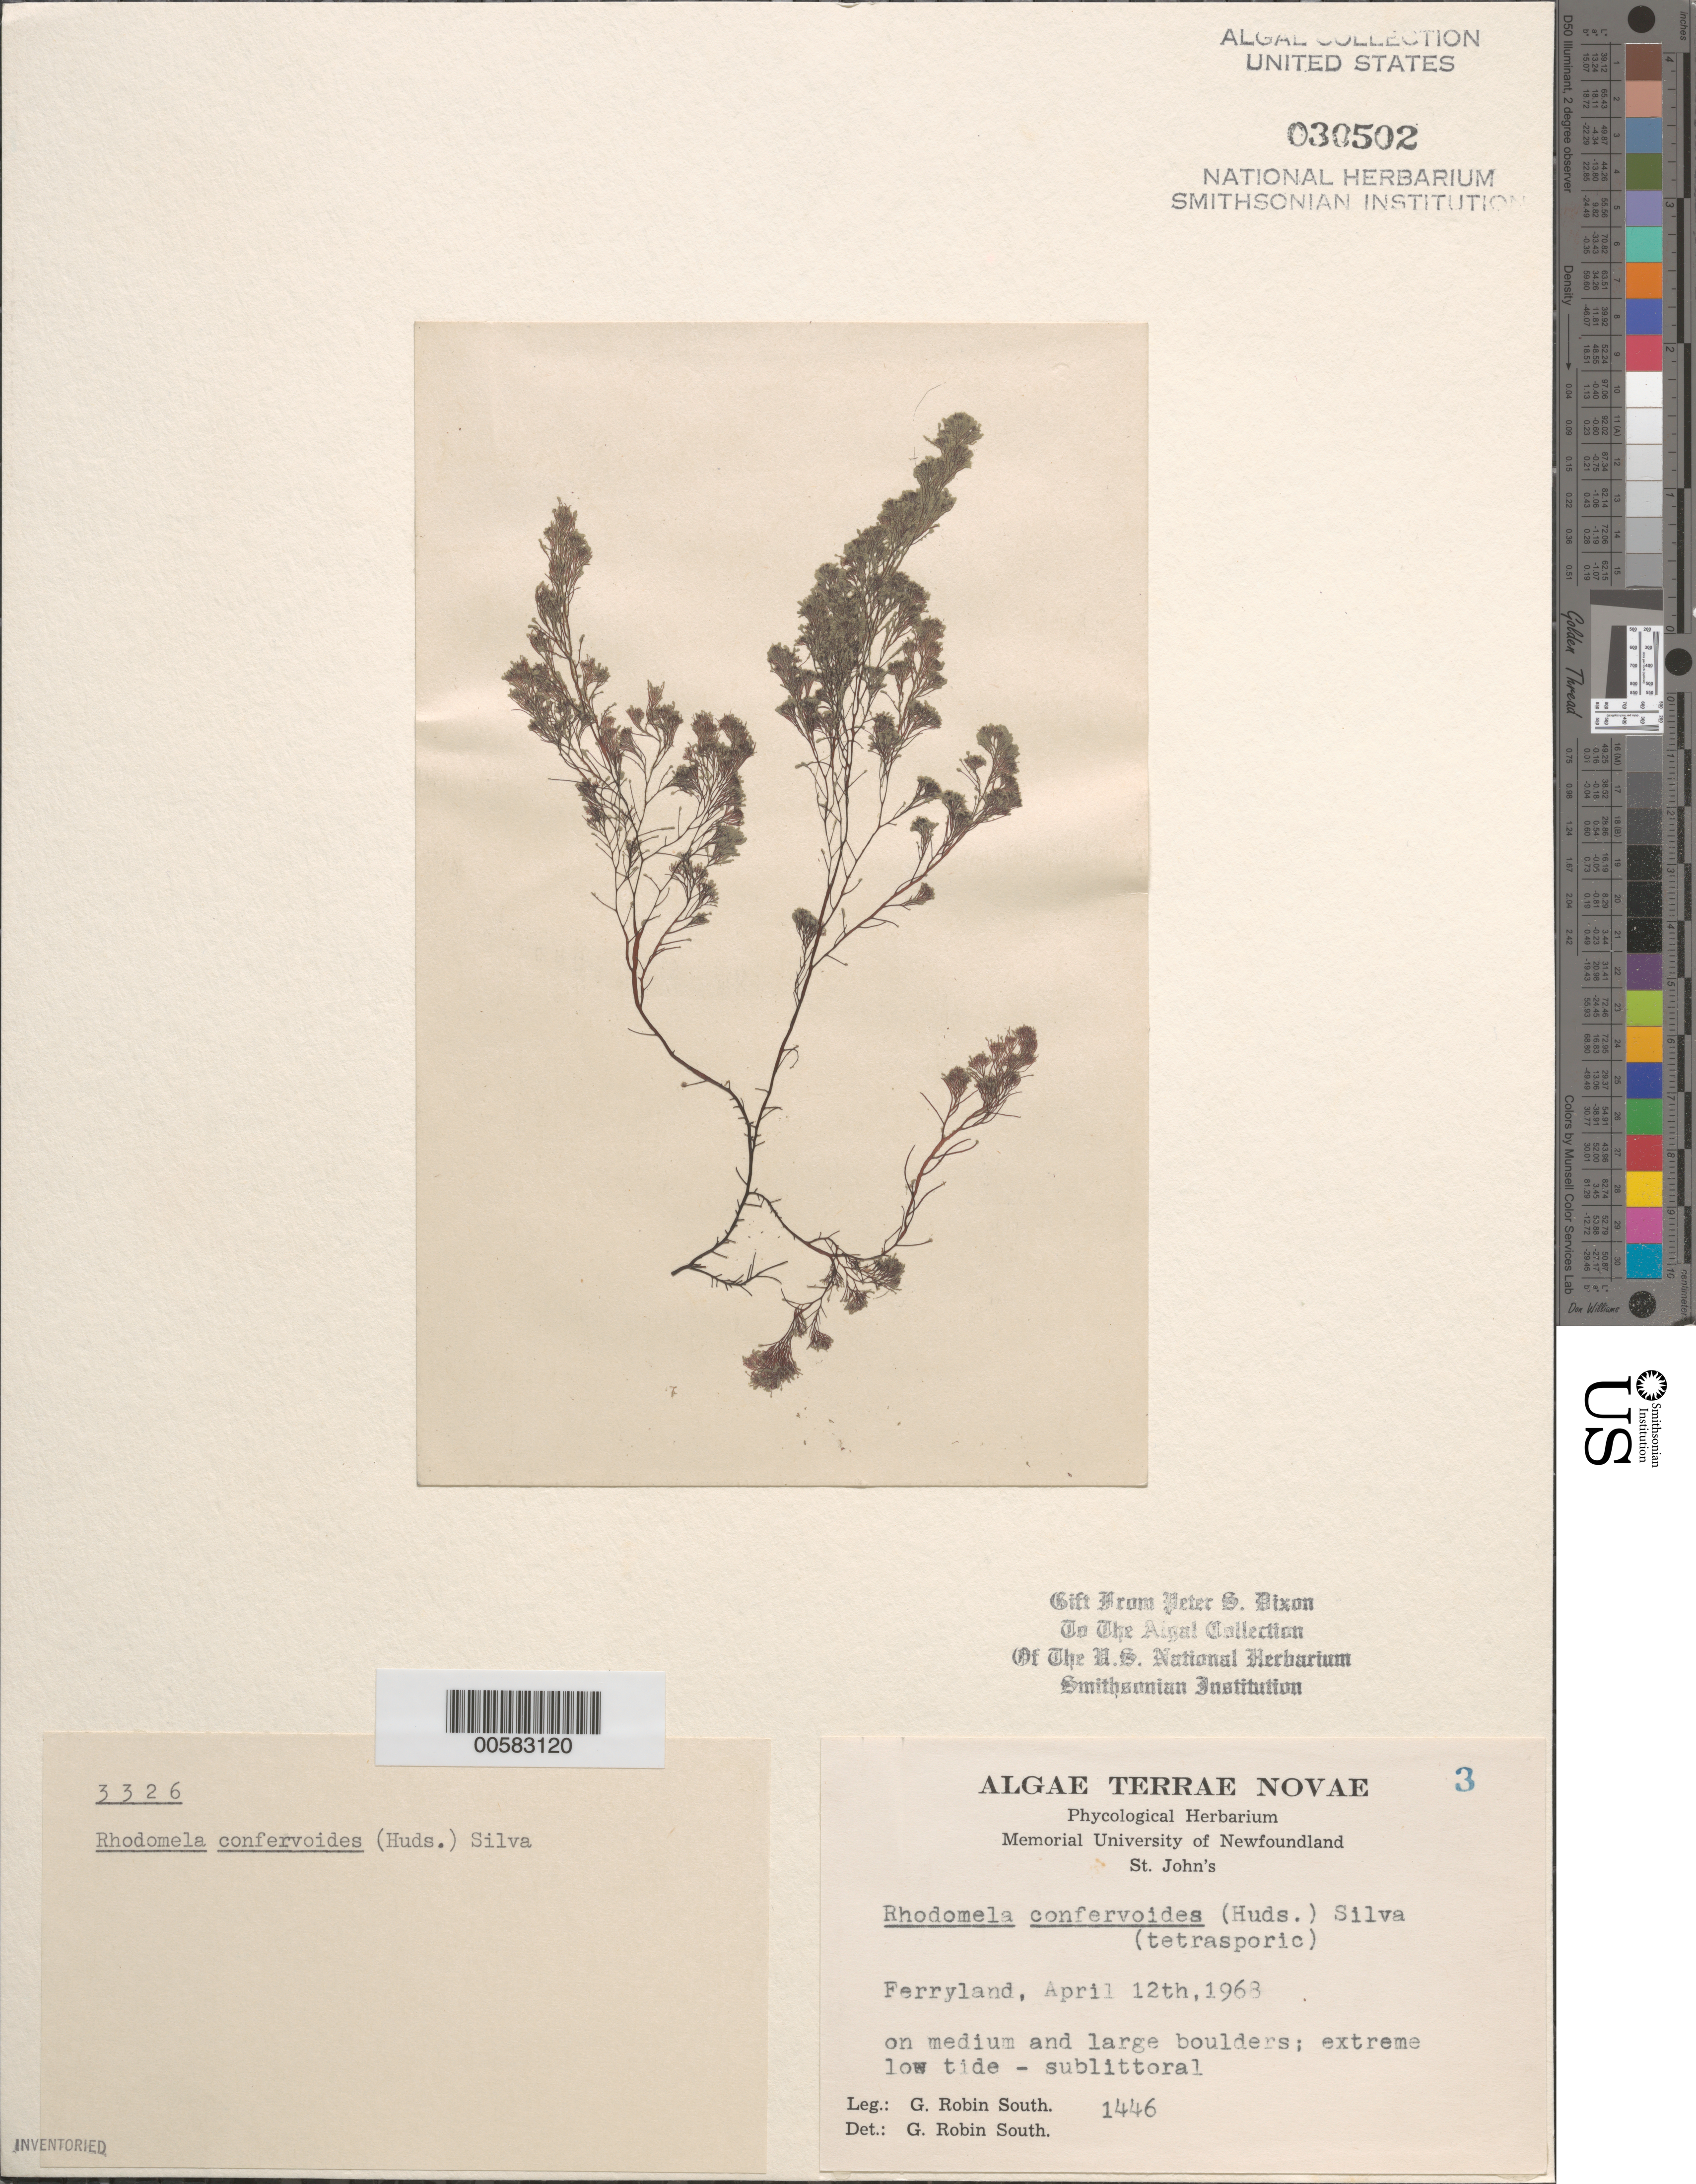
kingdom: Plantae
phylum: Rhodophyta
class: Florideophyceae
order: Ceramiales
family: Rhodomelaceae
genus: Rhodomela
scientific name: Rhodomela confervoides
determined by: South, G. R.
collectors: G. R. South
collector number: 1446 & PSD 3326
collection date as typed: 12 Apr 1968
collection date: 1968-04-12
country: Canada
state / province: Newfoundland and Labrador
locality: Ferryland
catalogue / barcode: US 30502